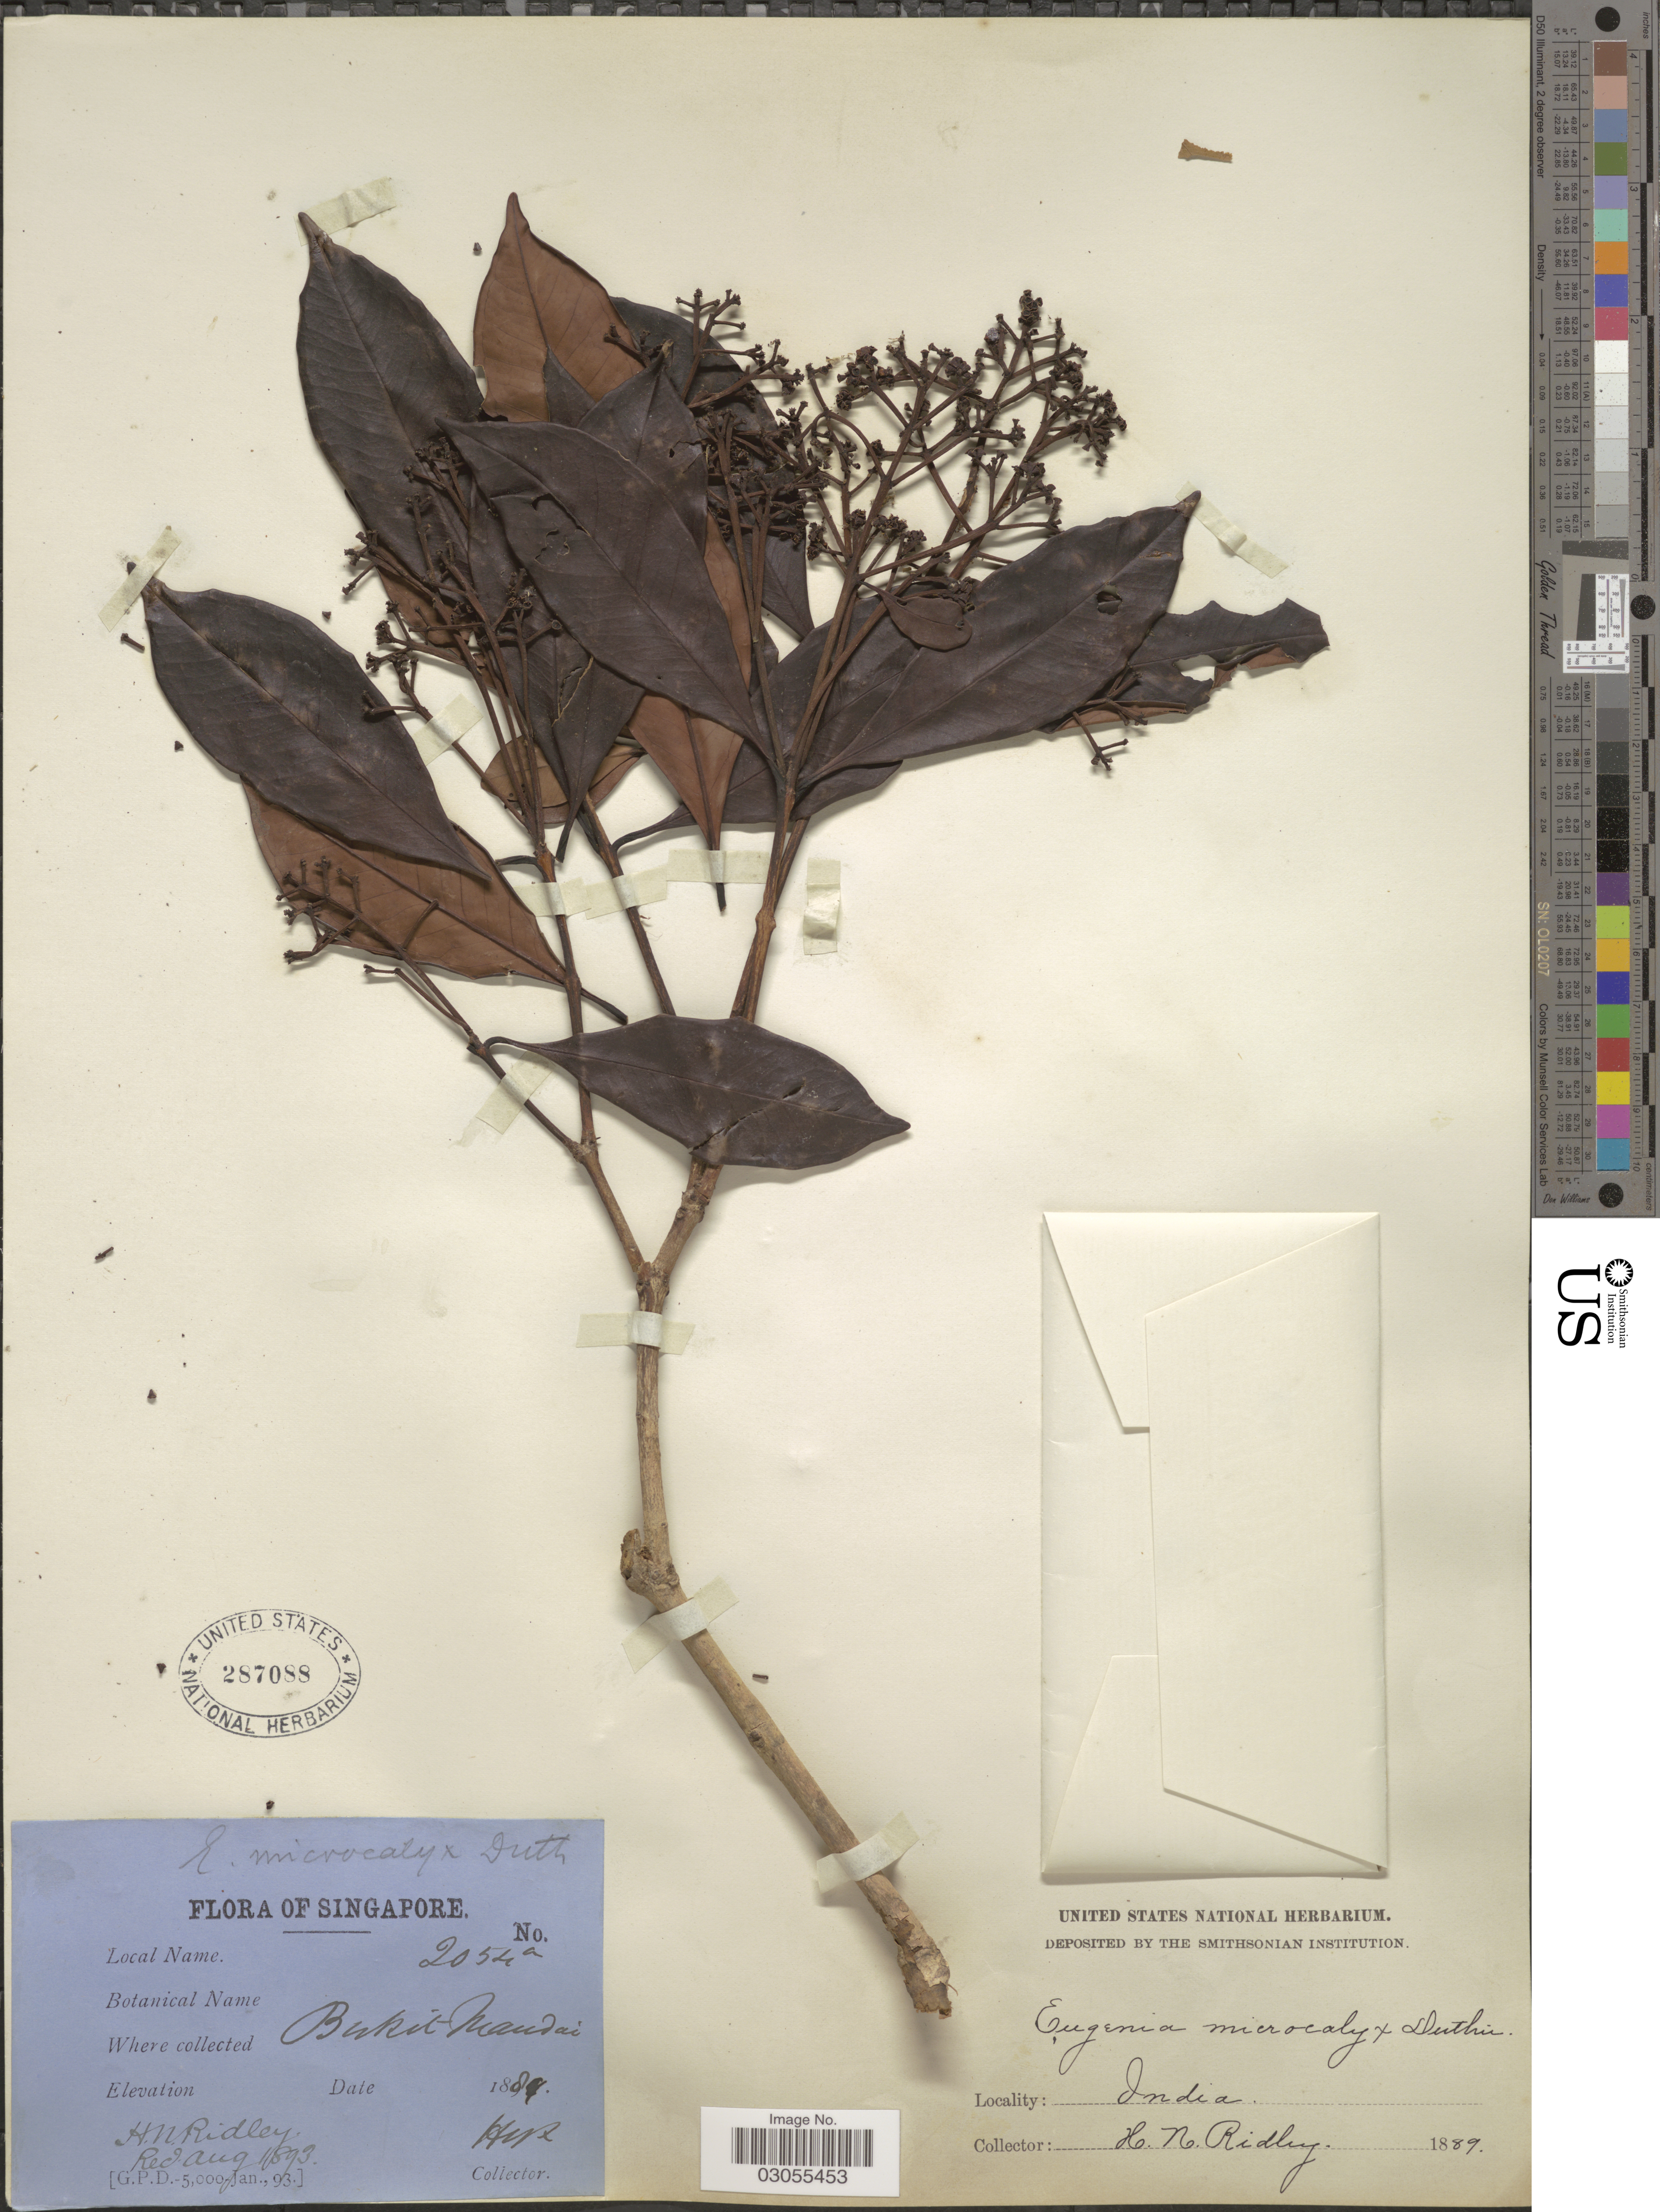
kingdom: Plantae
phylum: Tracheophyta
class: Magnoliopsida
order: Myrtales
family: Myrtaceae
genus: Syzygium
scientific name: Syzygium borneense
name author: (Miq.) Miq.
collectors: H. N. Ridley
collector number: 2054a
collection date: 1889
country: Singapore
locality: Bukit Mandai. Singapore. India.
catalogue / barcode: US 287088